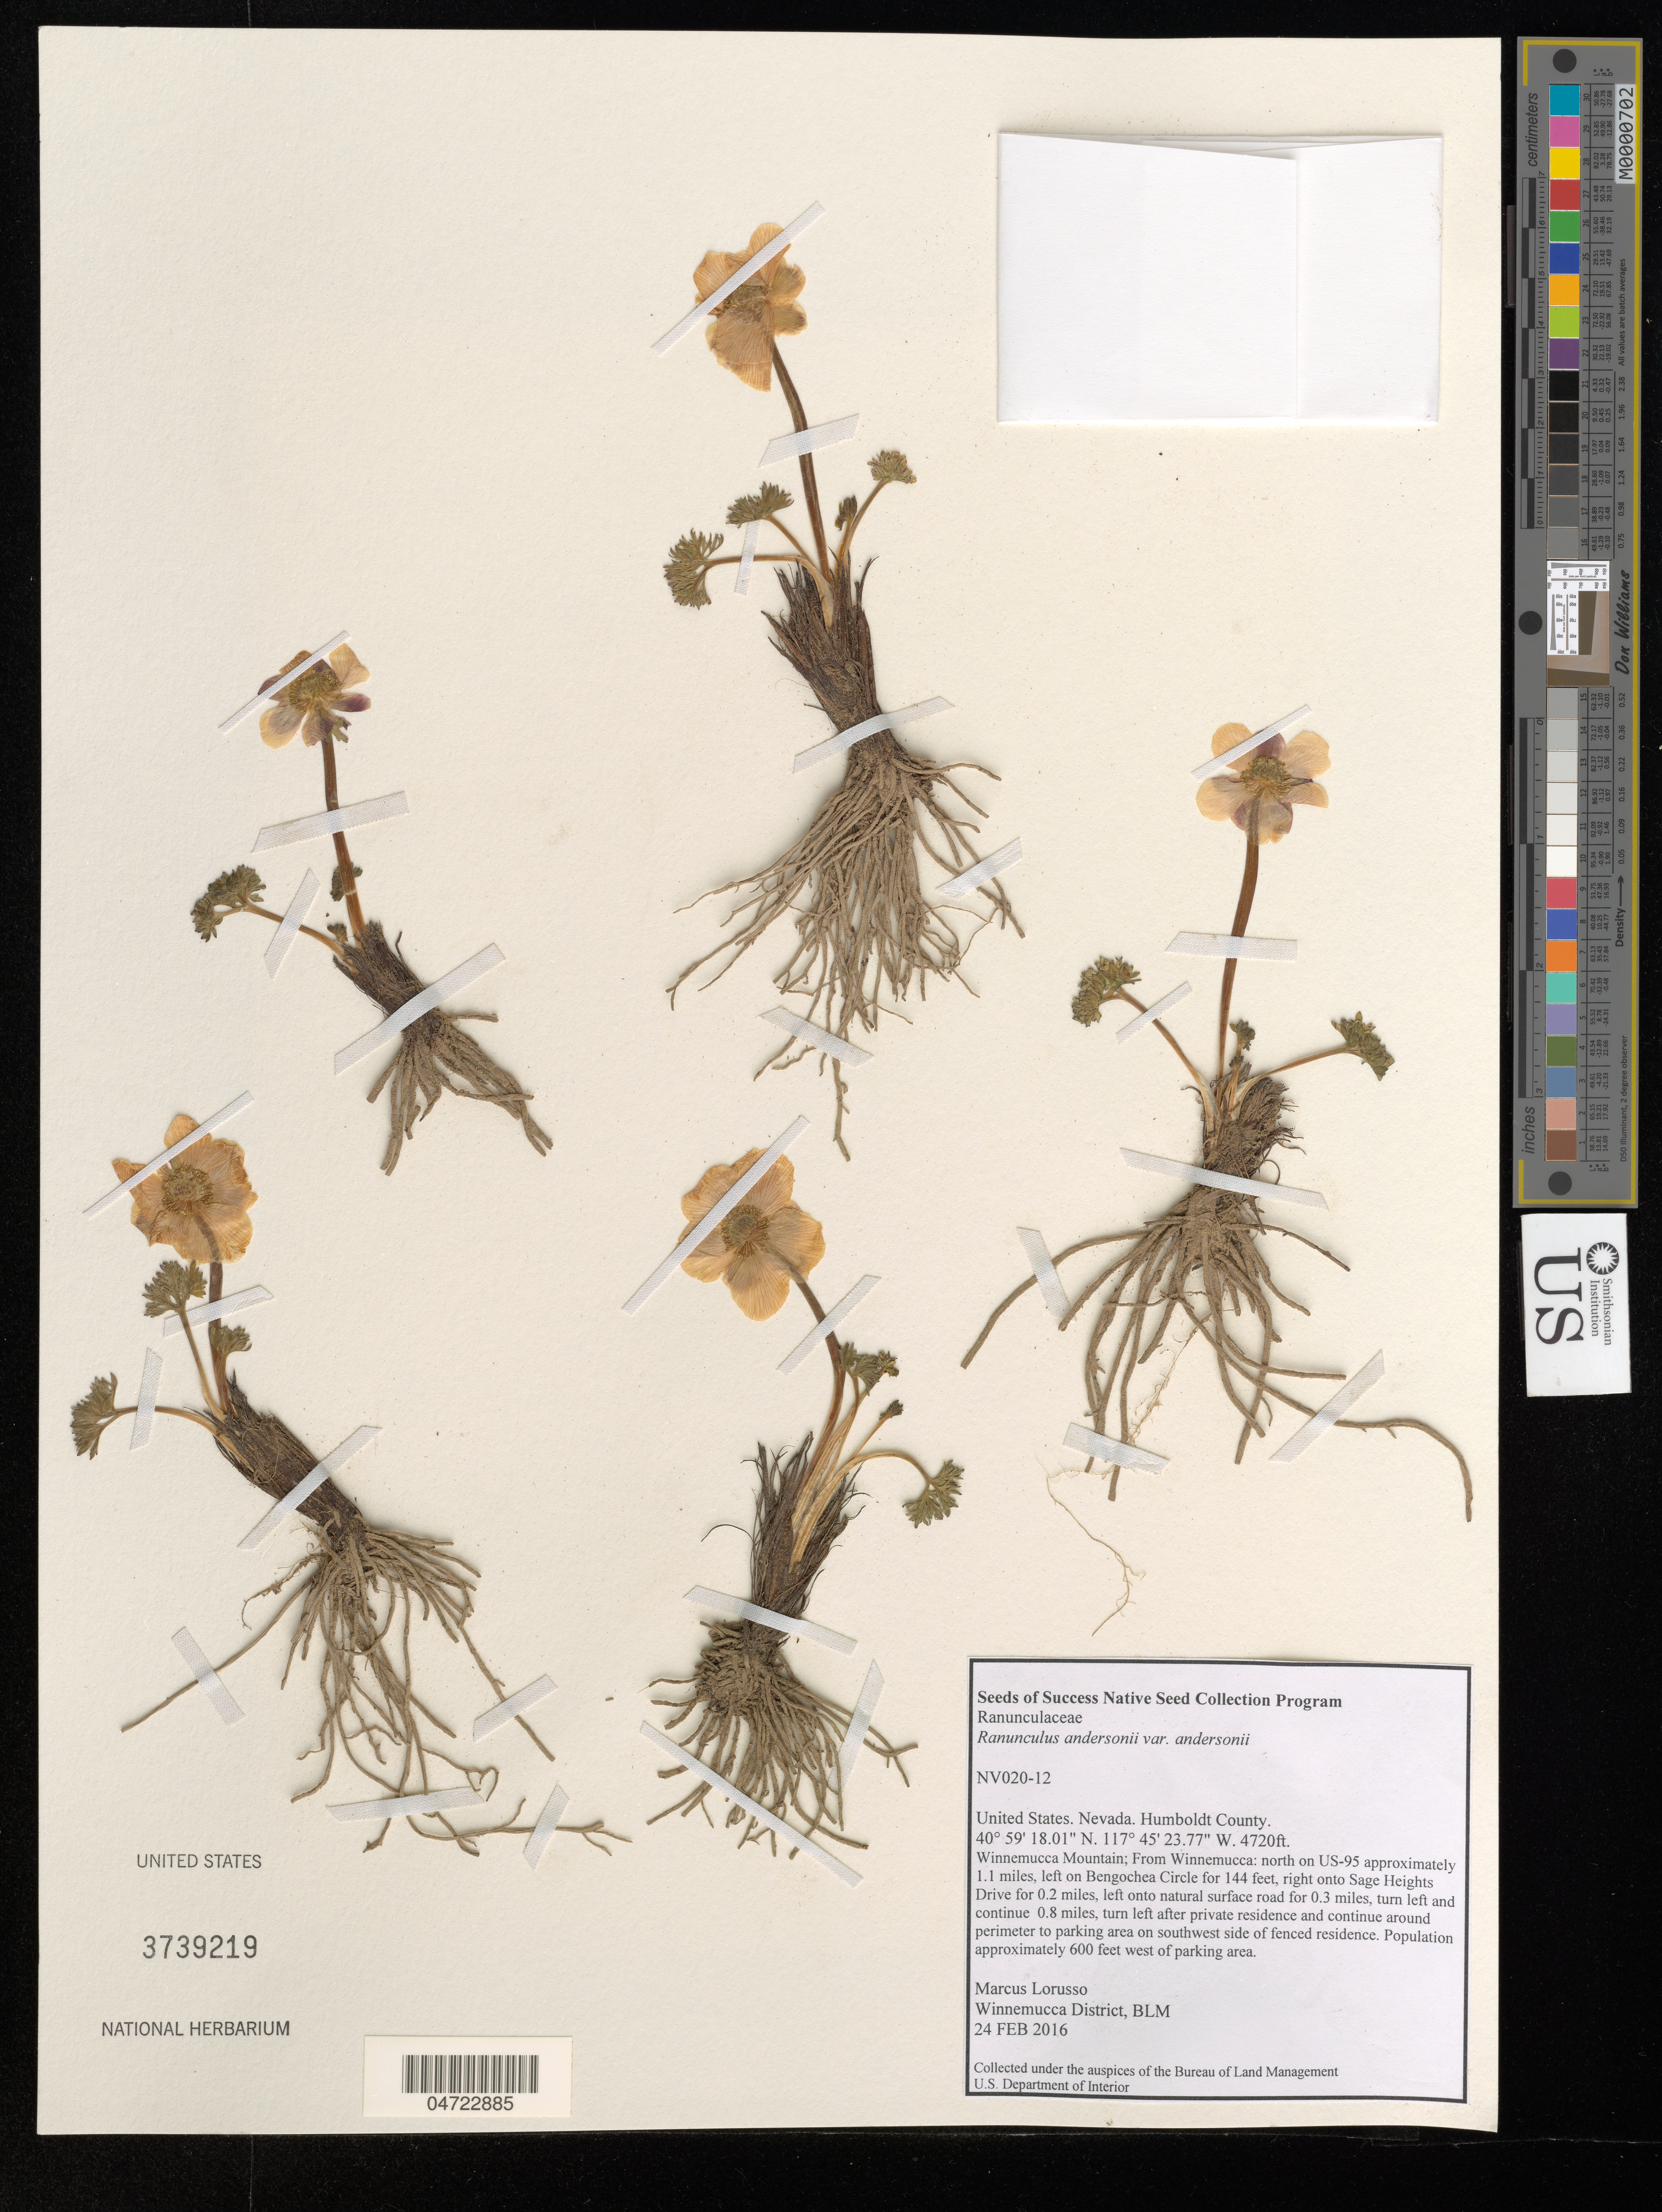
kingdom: Plantae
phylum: Tracheophyta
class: Magnoliopsida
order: Ranunculales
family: Ranunculaceae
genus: Ranunculus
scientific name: Ranunculus andersonii var. andersonii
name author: A. Gray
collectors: M. Lorusso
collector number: NV020-12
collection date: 2016-02-24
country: United States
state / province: Nevada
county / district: Humboldt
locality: Humboldt County. Winnemucca Mountain; From Winnemucca: north on US-95 approximately 1.1 miles, left on Bengochea Circle for 144 feet, right onto Sage Heights Drive for 0.2 miles, left onto natural surface road for 0.3 miles, turn left and continue 0.8 miles, turn left after private residence and continue around perimeter to parking area on southwest side of fenced residence. Population approximately 600 feet west of parking area.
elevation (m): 1439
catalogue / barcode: US 3739219